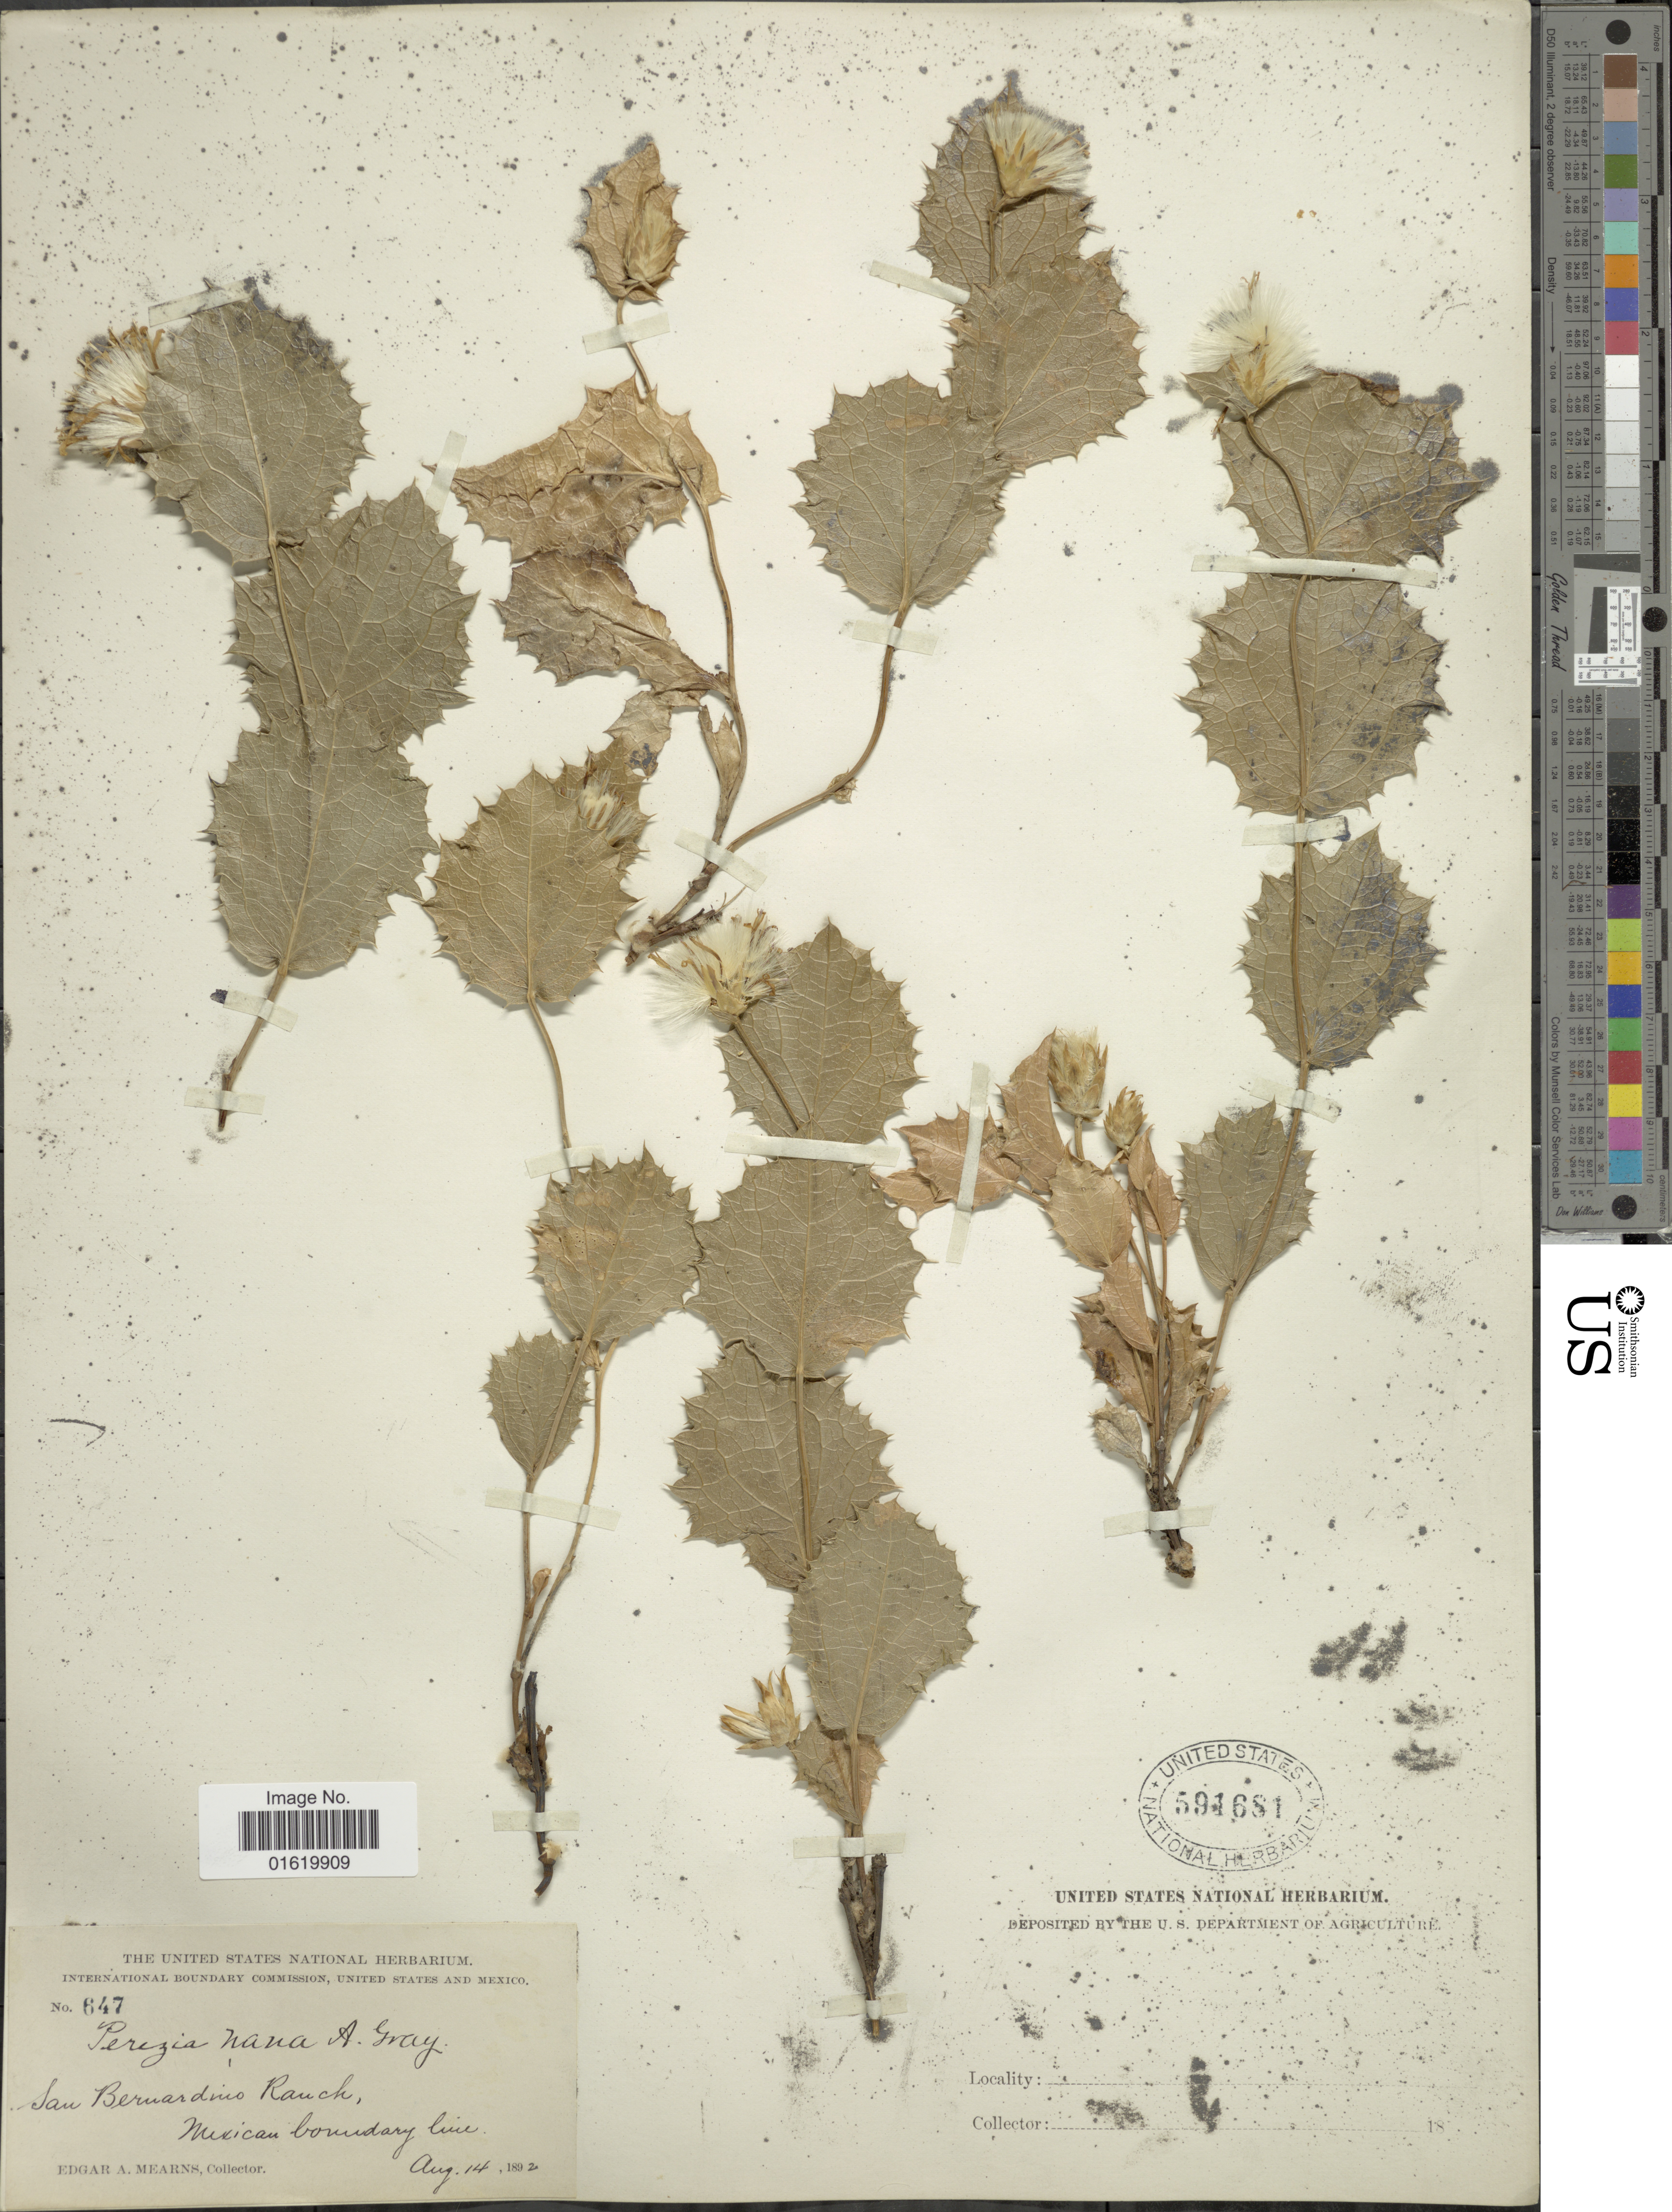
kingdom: Plantae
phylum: Tracheophyta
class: Magnoliopsida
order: Asterales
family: Asteraceae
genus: Acourtia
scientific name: Acourtia nana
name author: (A. Gray) Reveal & R.M. King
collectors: E. A. Mearns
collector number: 647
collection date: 1892-08-14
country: United States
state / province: Arizona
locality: San Bernardino Ranch, Mexican boundary line.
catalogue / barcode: US 591681